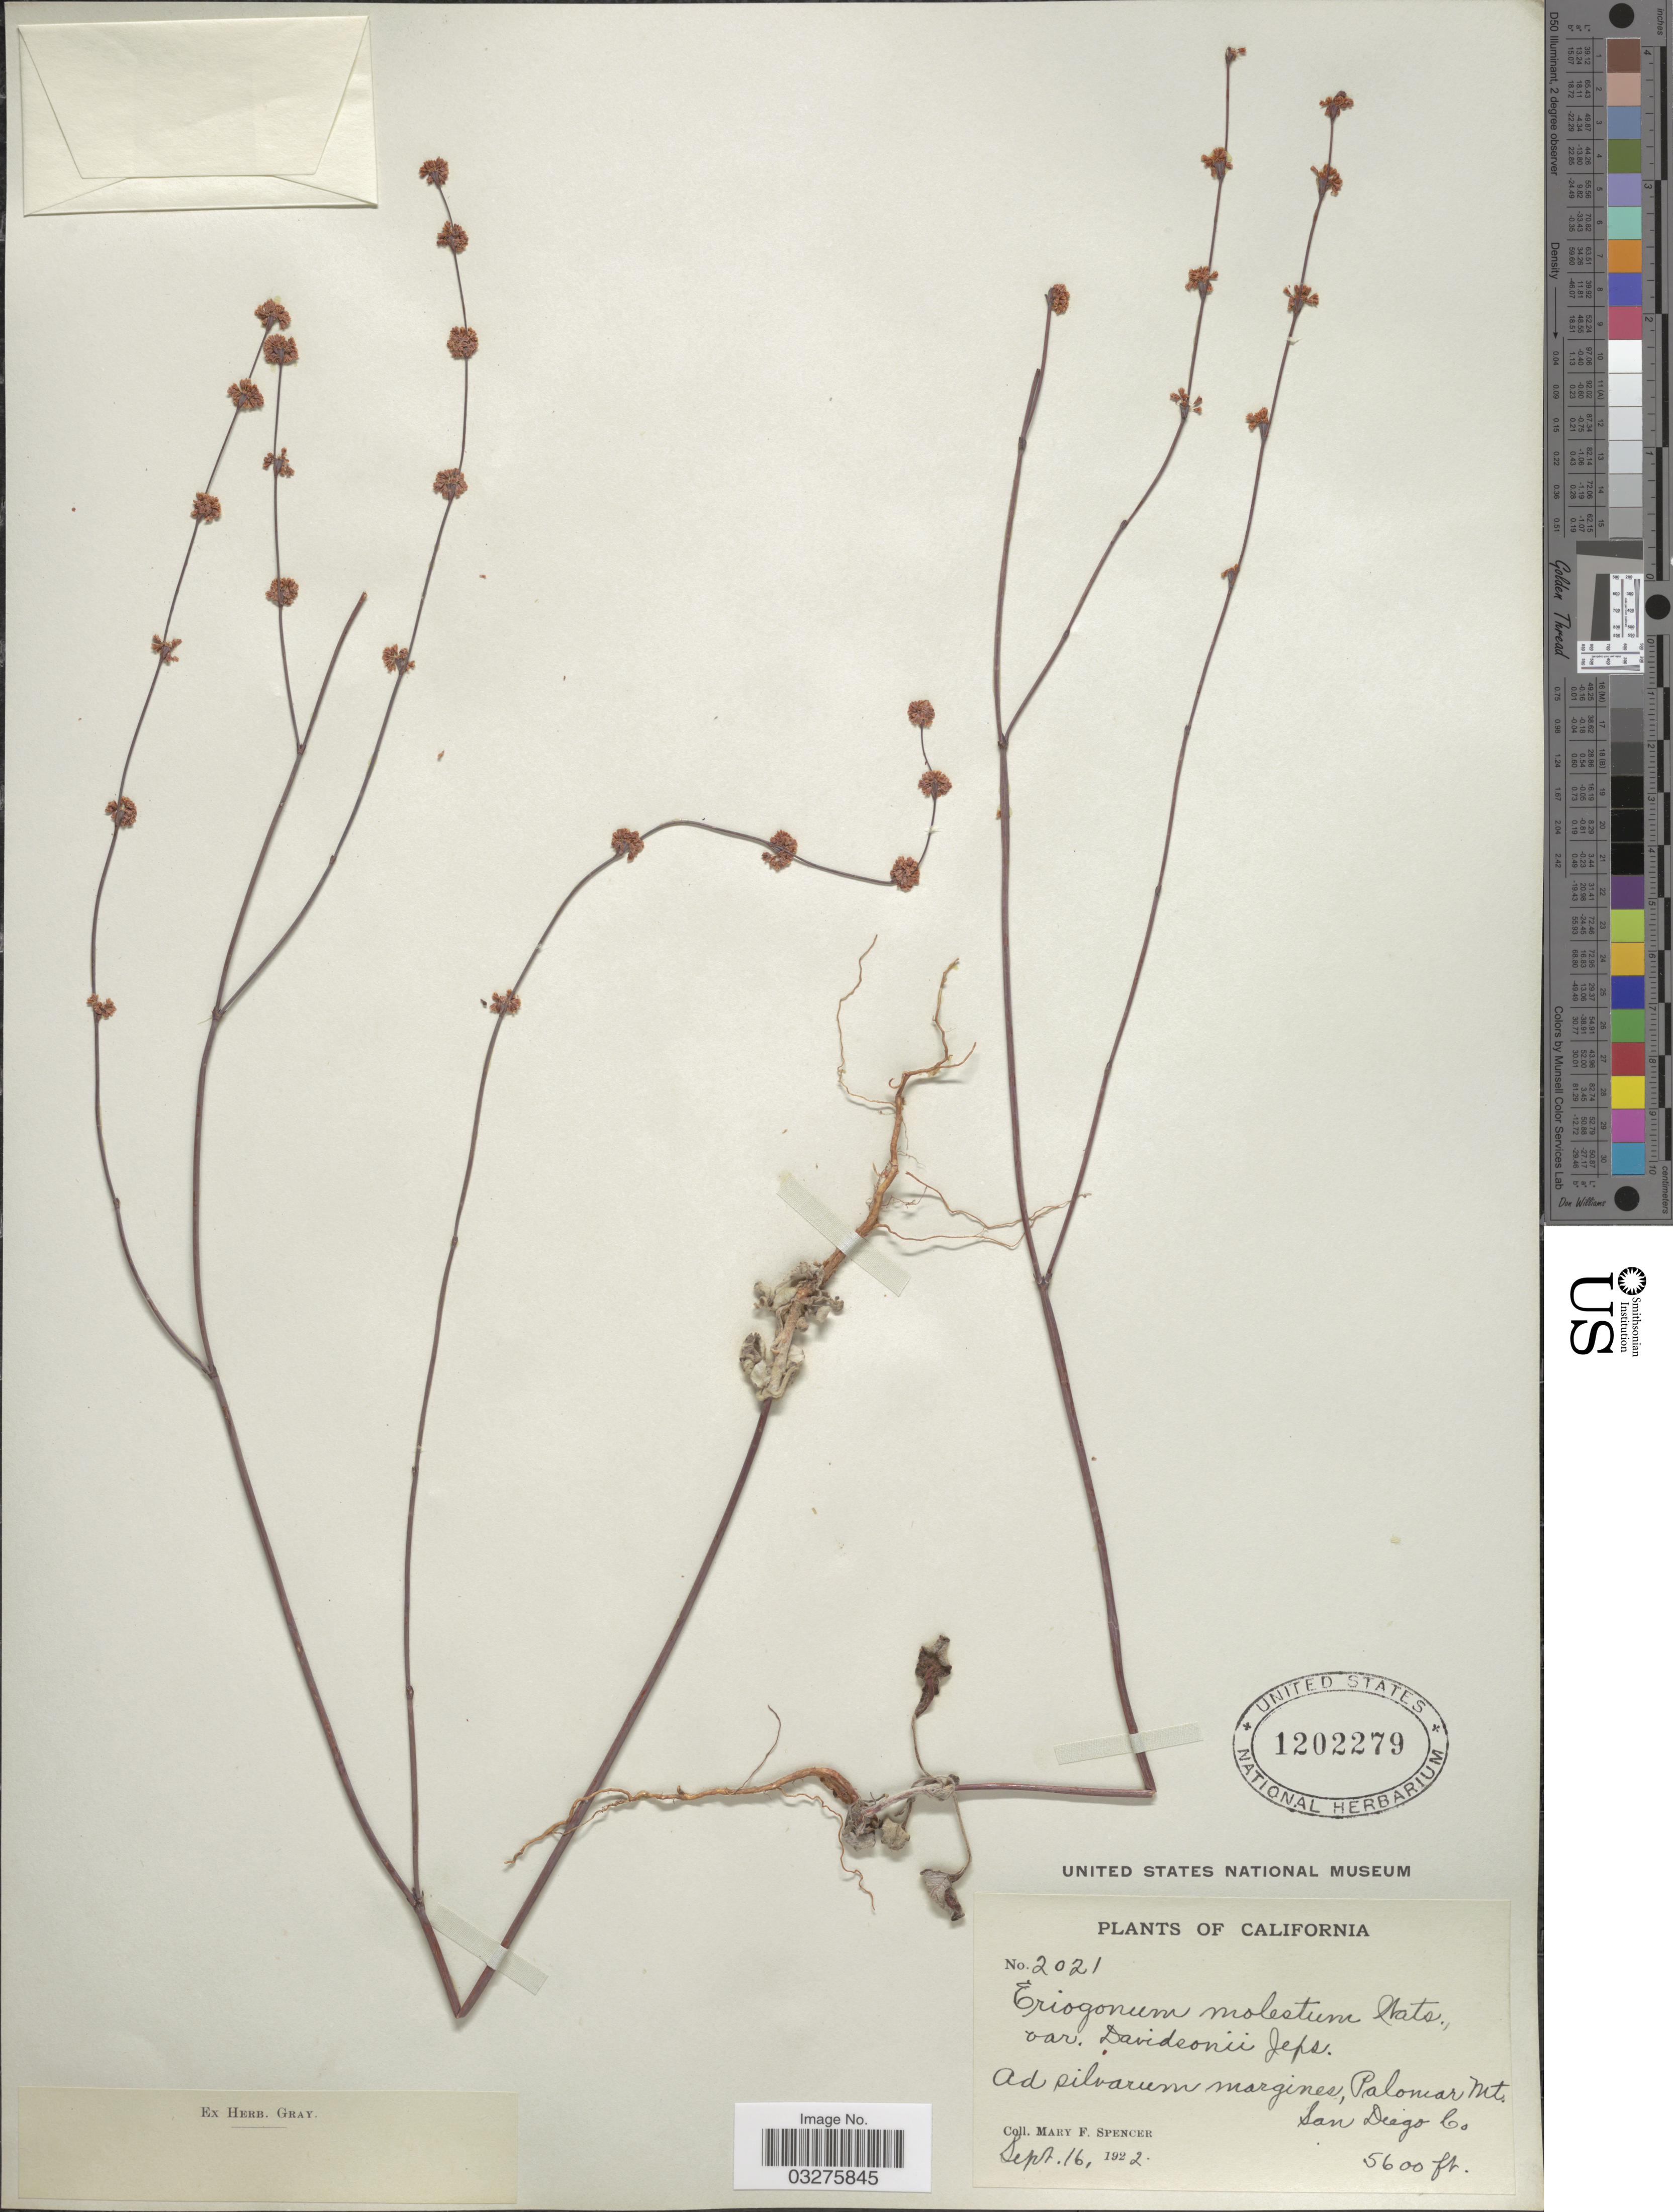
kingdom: Plantae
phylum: Tracheophyta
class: Magnoliopsida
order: Caryophyllales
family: Polygonaceae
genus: Eriogonum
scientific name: Eriogonum davidsonii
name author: Greene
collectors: M. Spencer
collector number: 2021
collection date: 1922-09-16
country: United States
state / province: California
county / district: San Diego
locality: Ad silvarum margines, Palomar Mt. San Diego Co.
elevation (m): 1707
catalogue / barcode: US 1202279